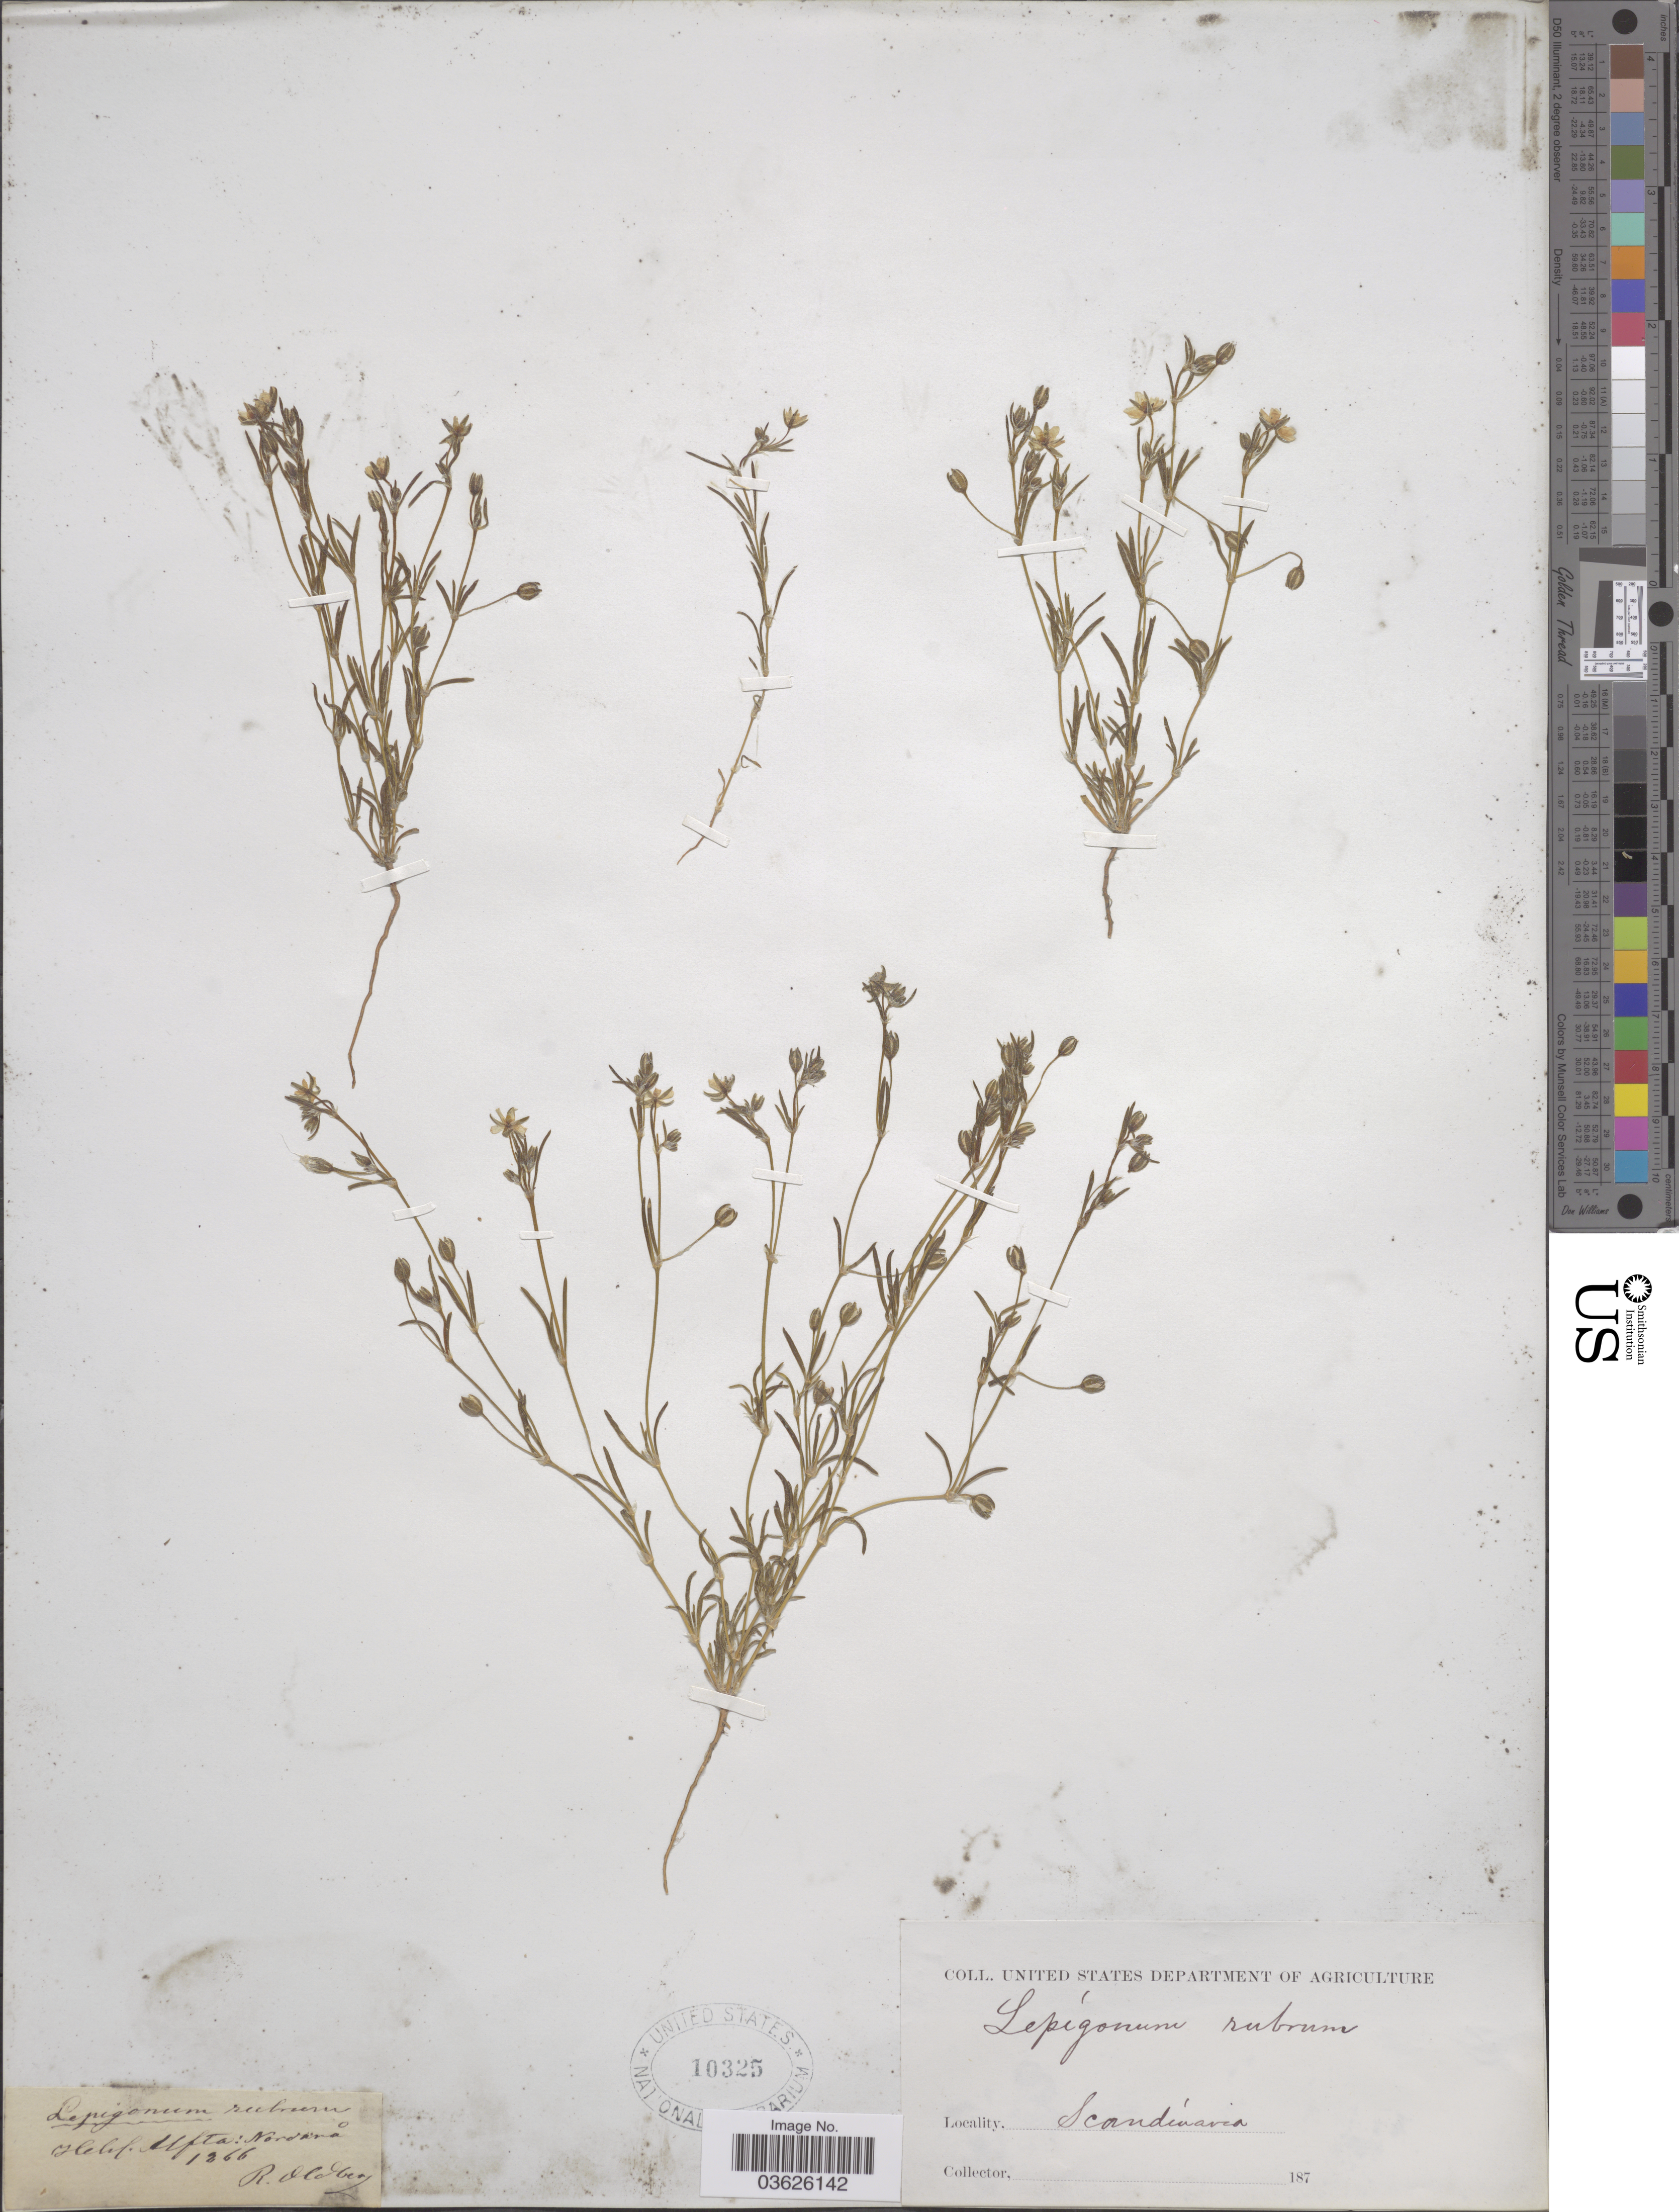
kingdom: Plantae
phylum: Tracheophyta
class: Magnoliopsida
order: Caryophyllales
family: Caryophyllaceae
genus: Spergularia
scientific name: Spergularia rubra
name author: (L.) J. Presl & C. Presl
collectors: R. Oldberg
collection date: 1866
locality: Hehl. Upta: Nordana. Scandinavia.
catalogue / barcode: US 10325